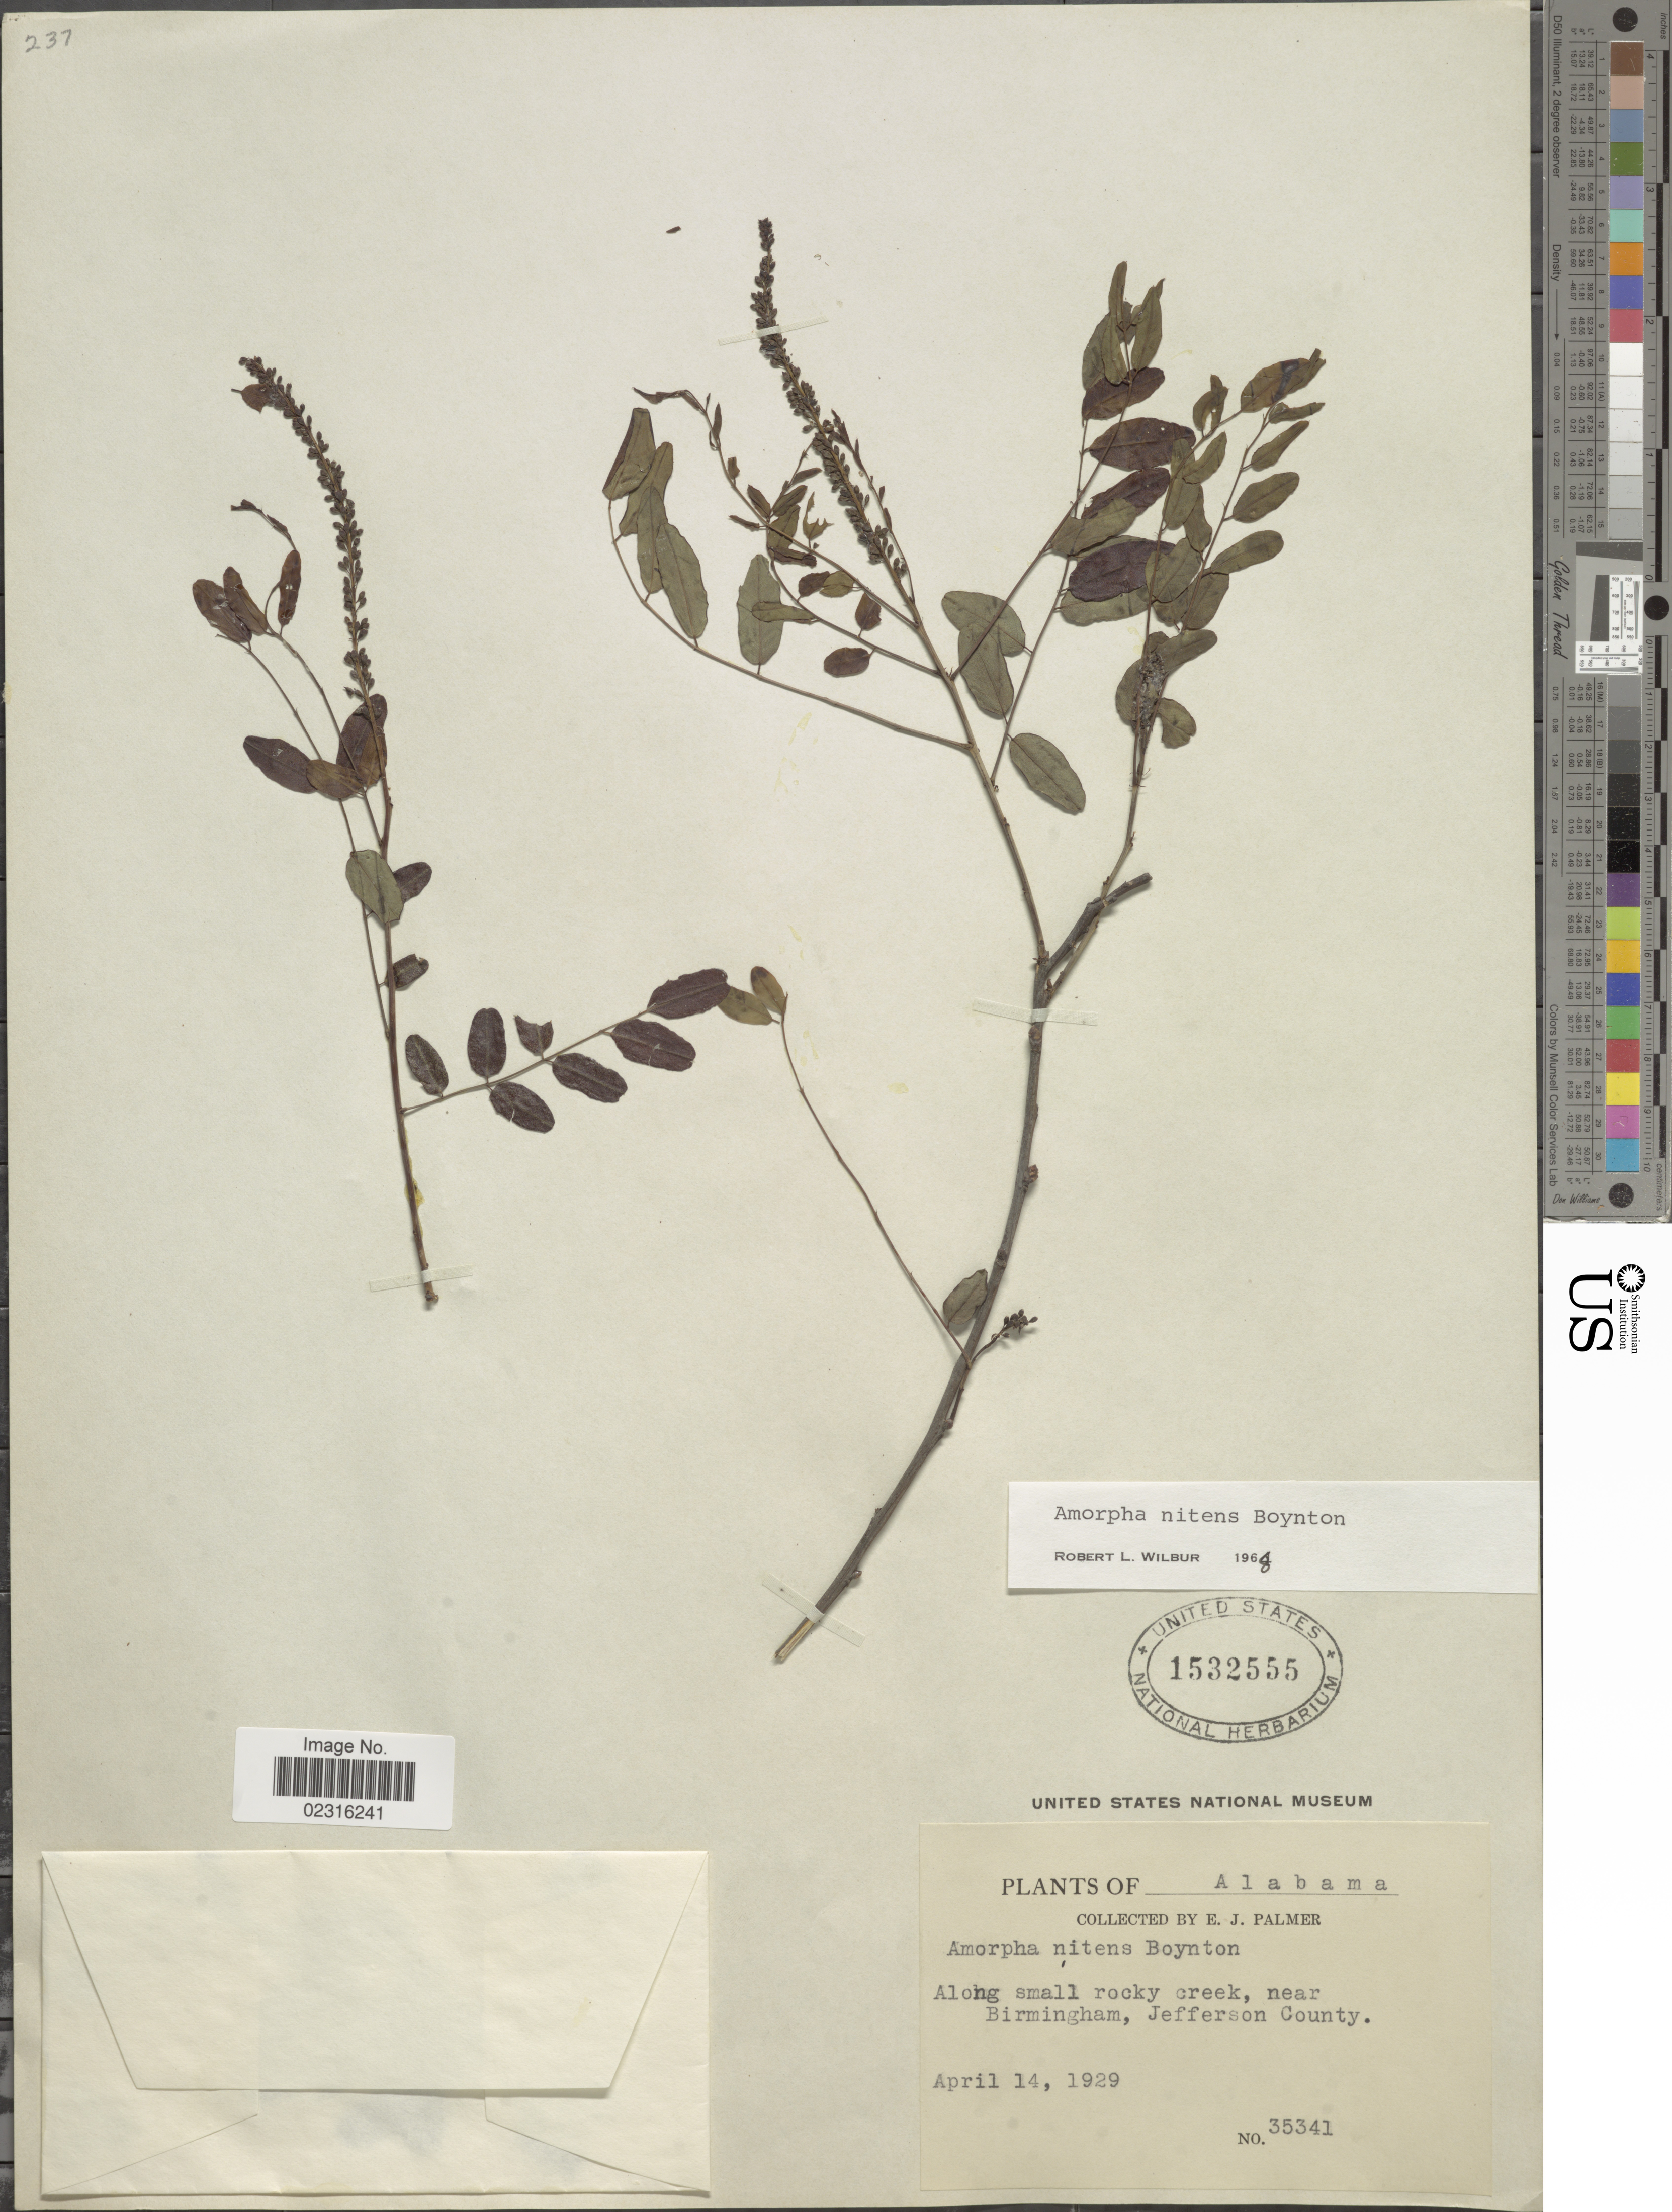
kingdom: Plantae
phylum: Tracheophyta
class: Magnoliopsida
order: Fabales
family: Fabaceae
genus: Amorpha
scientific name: Amorpha nitens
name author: F.E. Boynton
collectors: E. J. Palmer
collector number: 35341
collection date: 1929-04-14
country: United States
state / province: Alabama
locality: Along small rocky creek, near Birmingham, Jefferson County.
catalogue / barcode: US 1532555